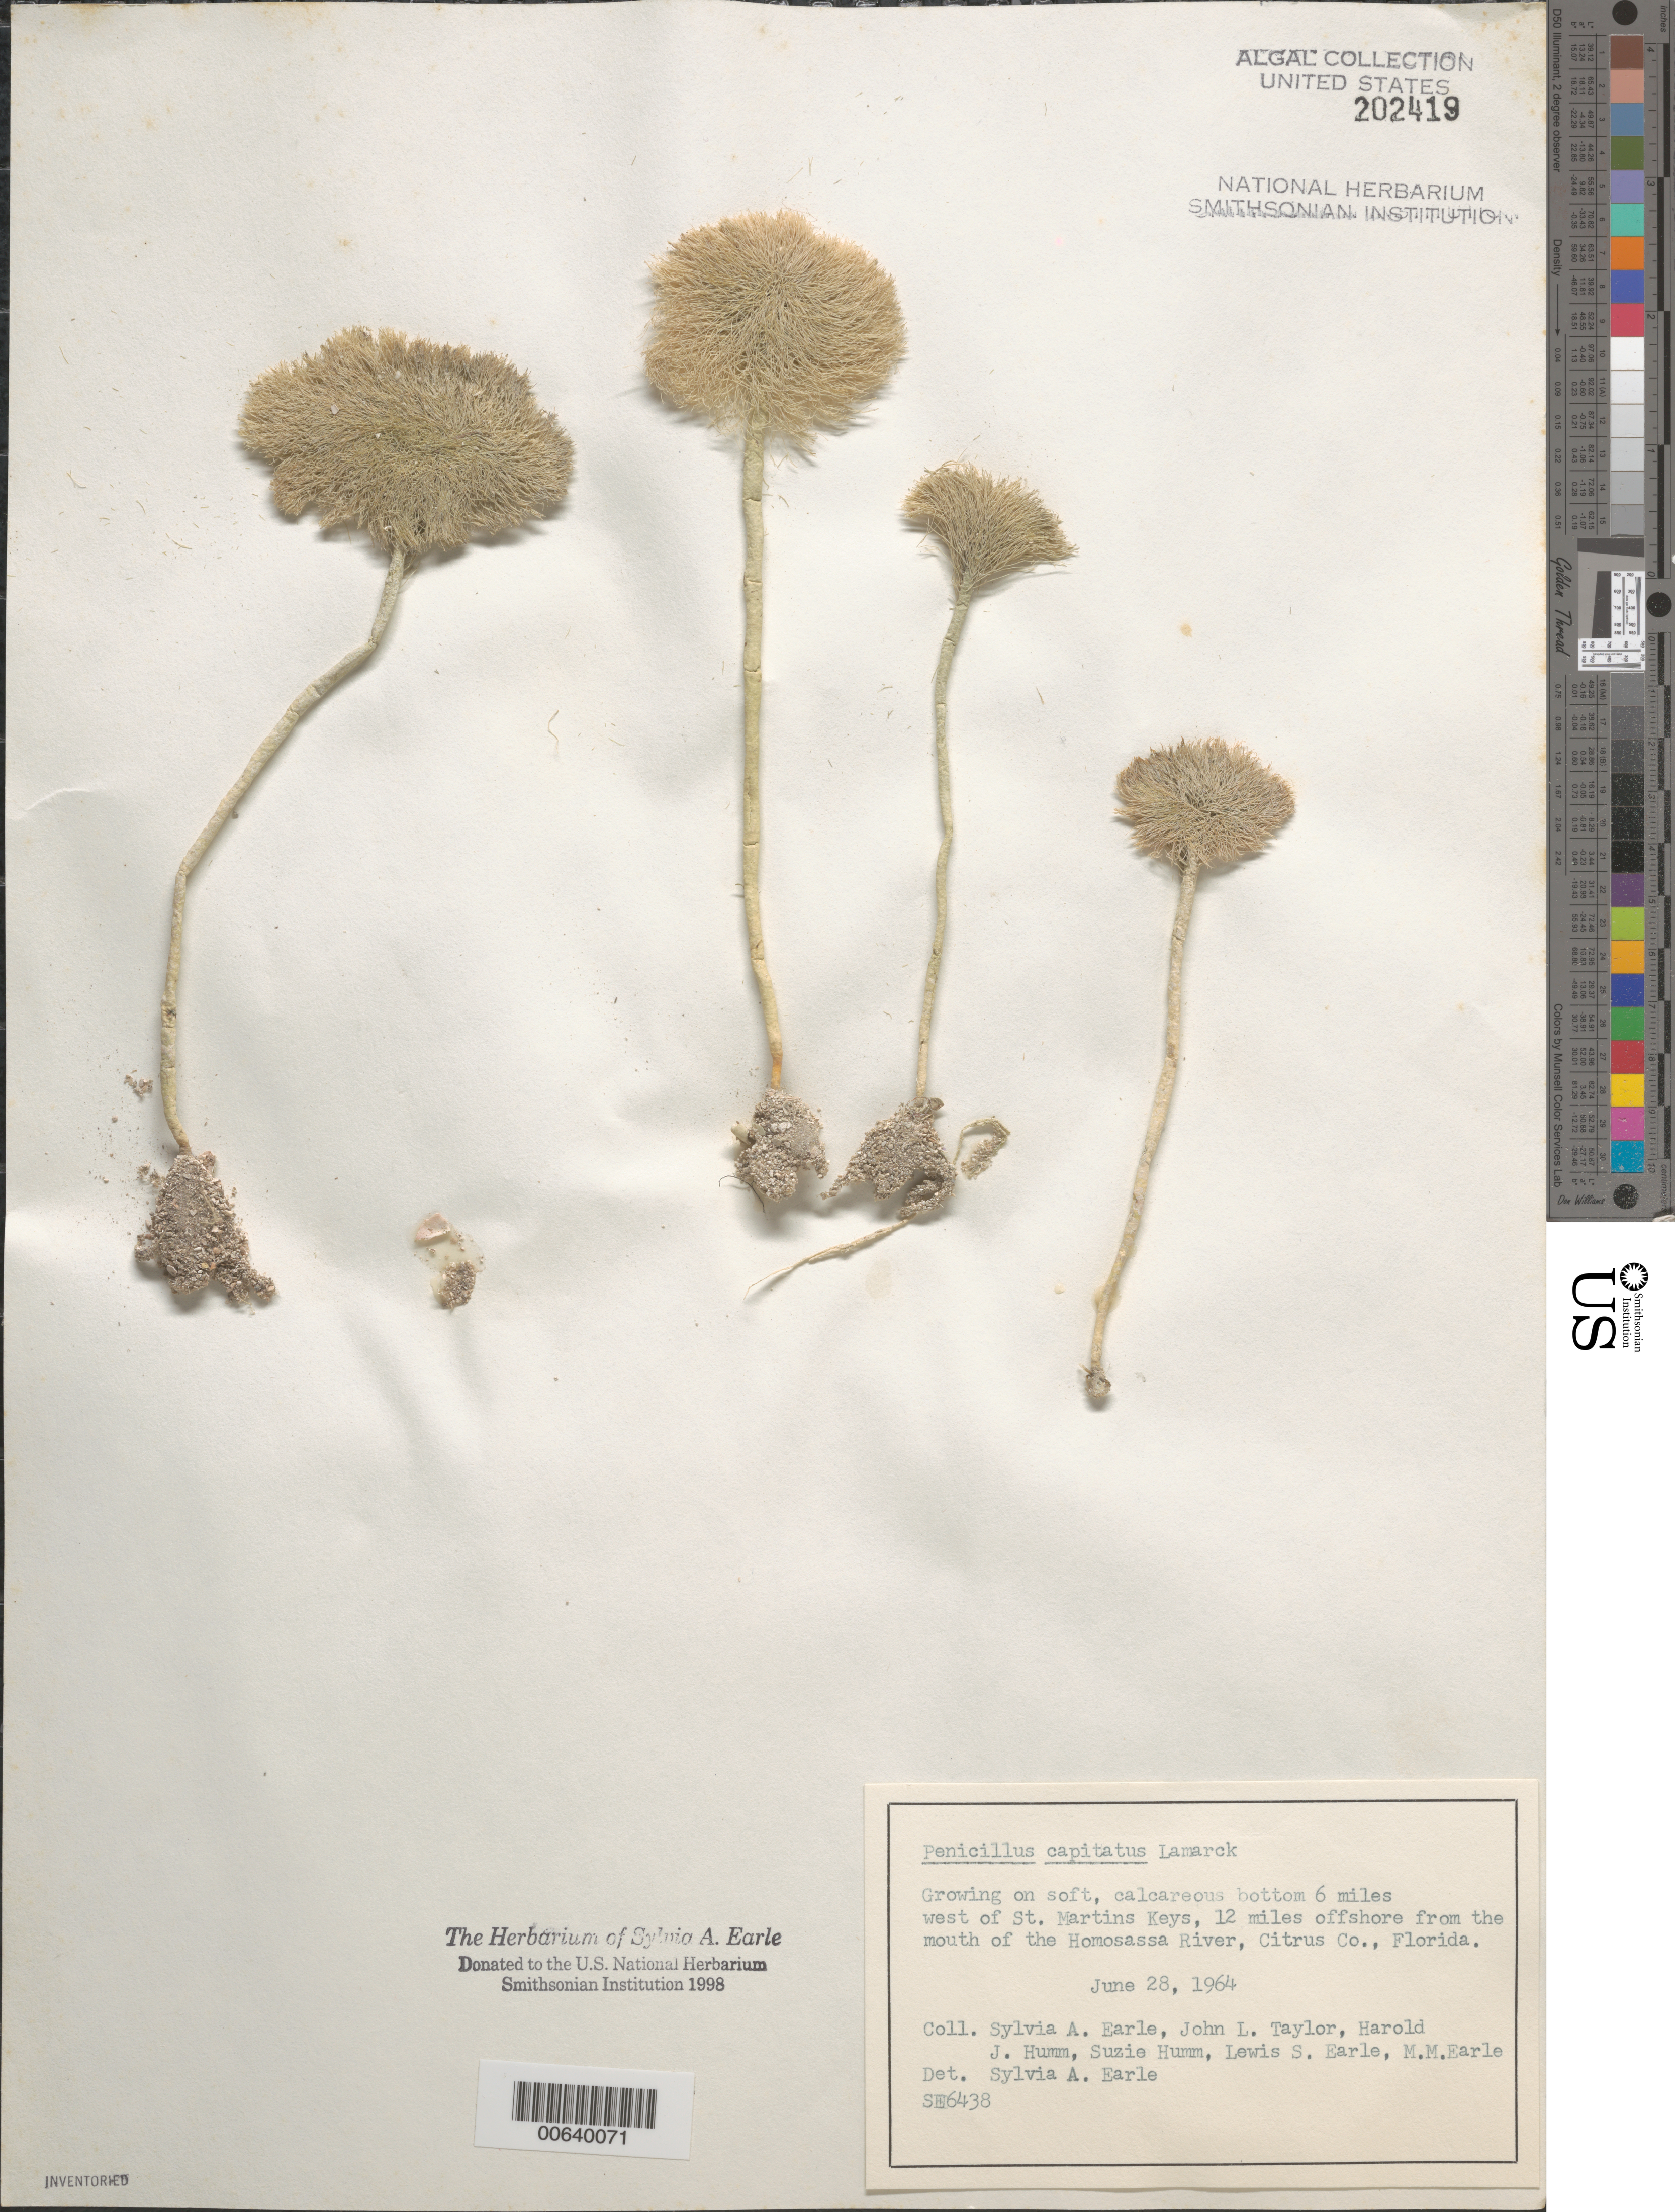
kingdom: Plantae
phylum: Chlorophyta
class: Ulvophyceae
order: Bryopsidales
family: Udoteaceae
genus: Penicillus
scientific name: Penicillus capitatus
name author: Lam.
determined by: Earle, S. A.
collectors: S. A. Earle, J. L. Taylor, H. J. Humm, S. Humm & L. Earle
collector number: SE 6438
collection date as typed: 28 Jun 1964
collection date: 1964-06-28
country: United States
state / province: Florida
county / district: Citrus County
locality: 12 miles off Homosassa River mouth, 6 miles west of St. Martins Keys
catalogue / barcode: US 202419